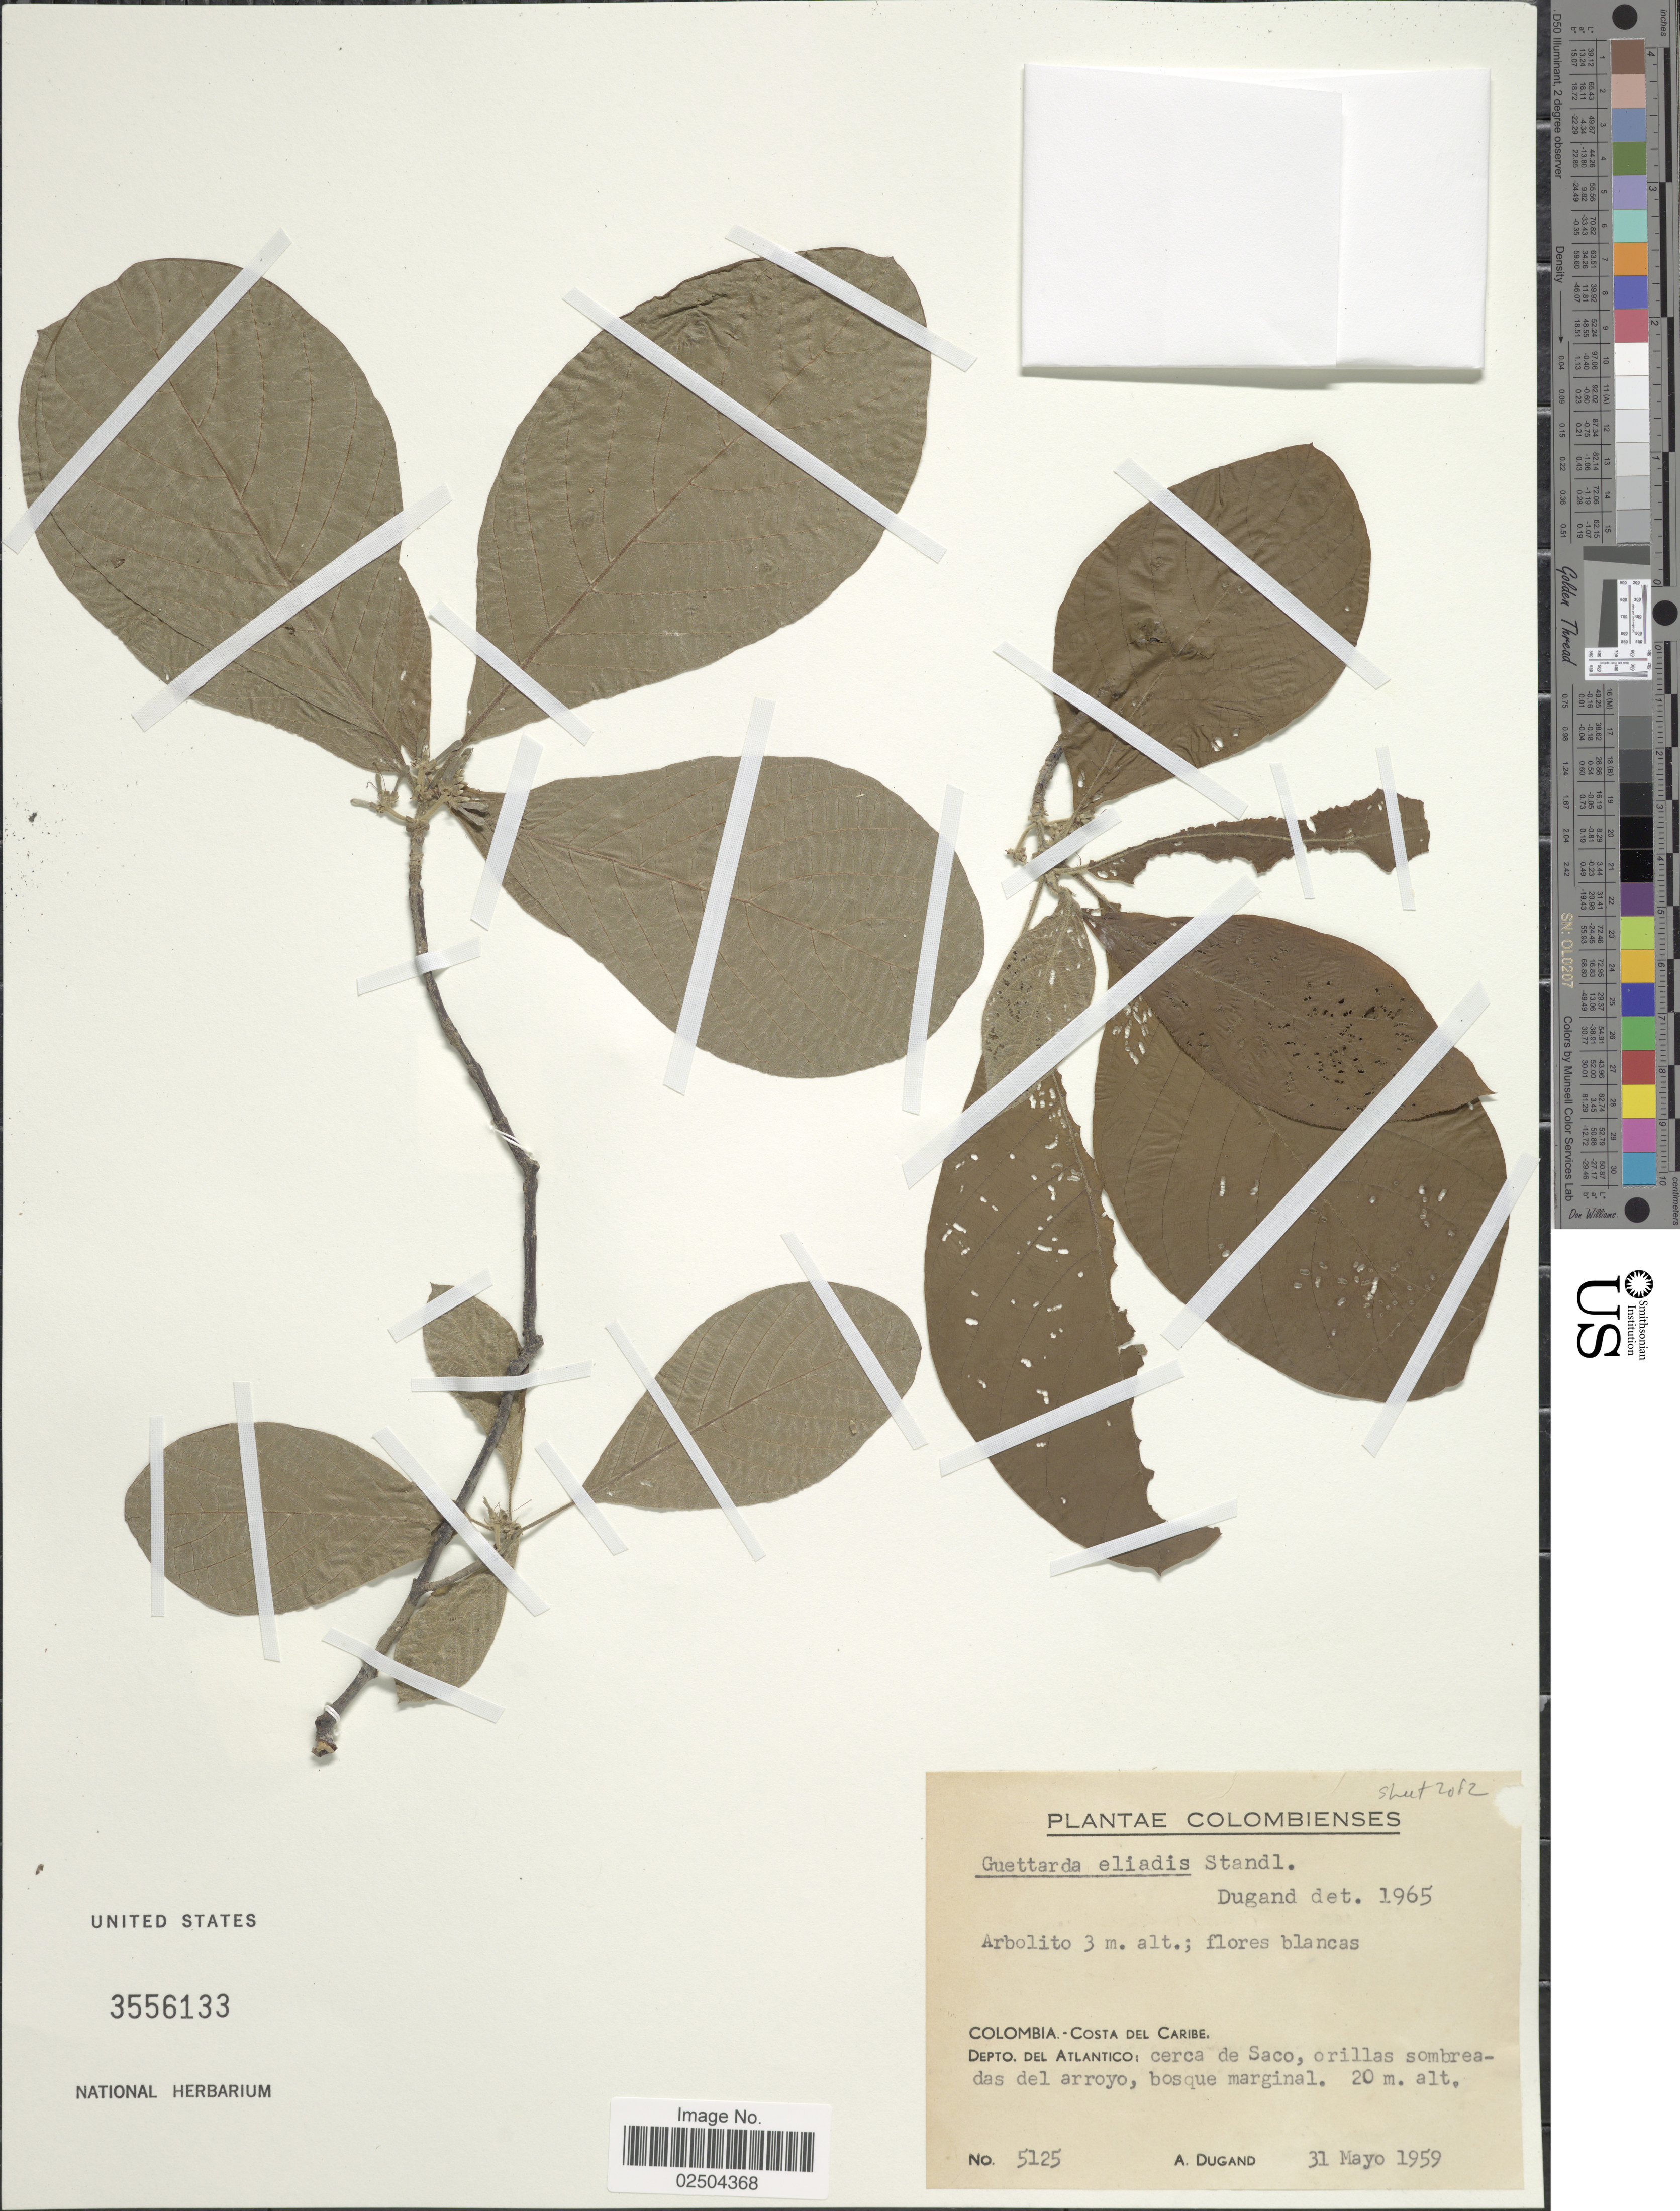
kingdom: Plantae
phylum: Tracheophyta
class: Magnoliopsida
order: Gentianales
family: Rubiaceae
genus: Guettarda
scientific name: Guettarda eliadis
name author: Standl.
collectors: A. Dugand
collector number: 5125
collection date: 1959-05-31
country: Colombia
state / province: Atlántico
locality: Costa del Caribe, Depto. del Atlantico: cerca de Saco, orillas sombreadas del arroyo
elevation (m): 20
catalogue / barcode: US 3556133